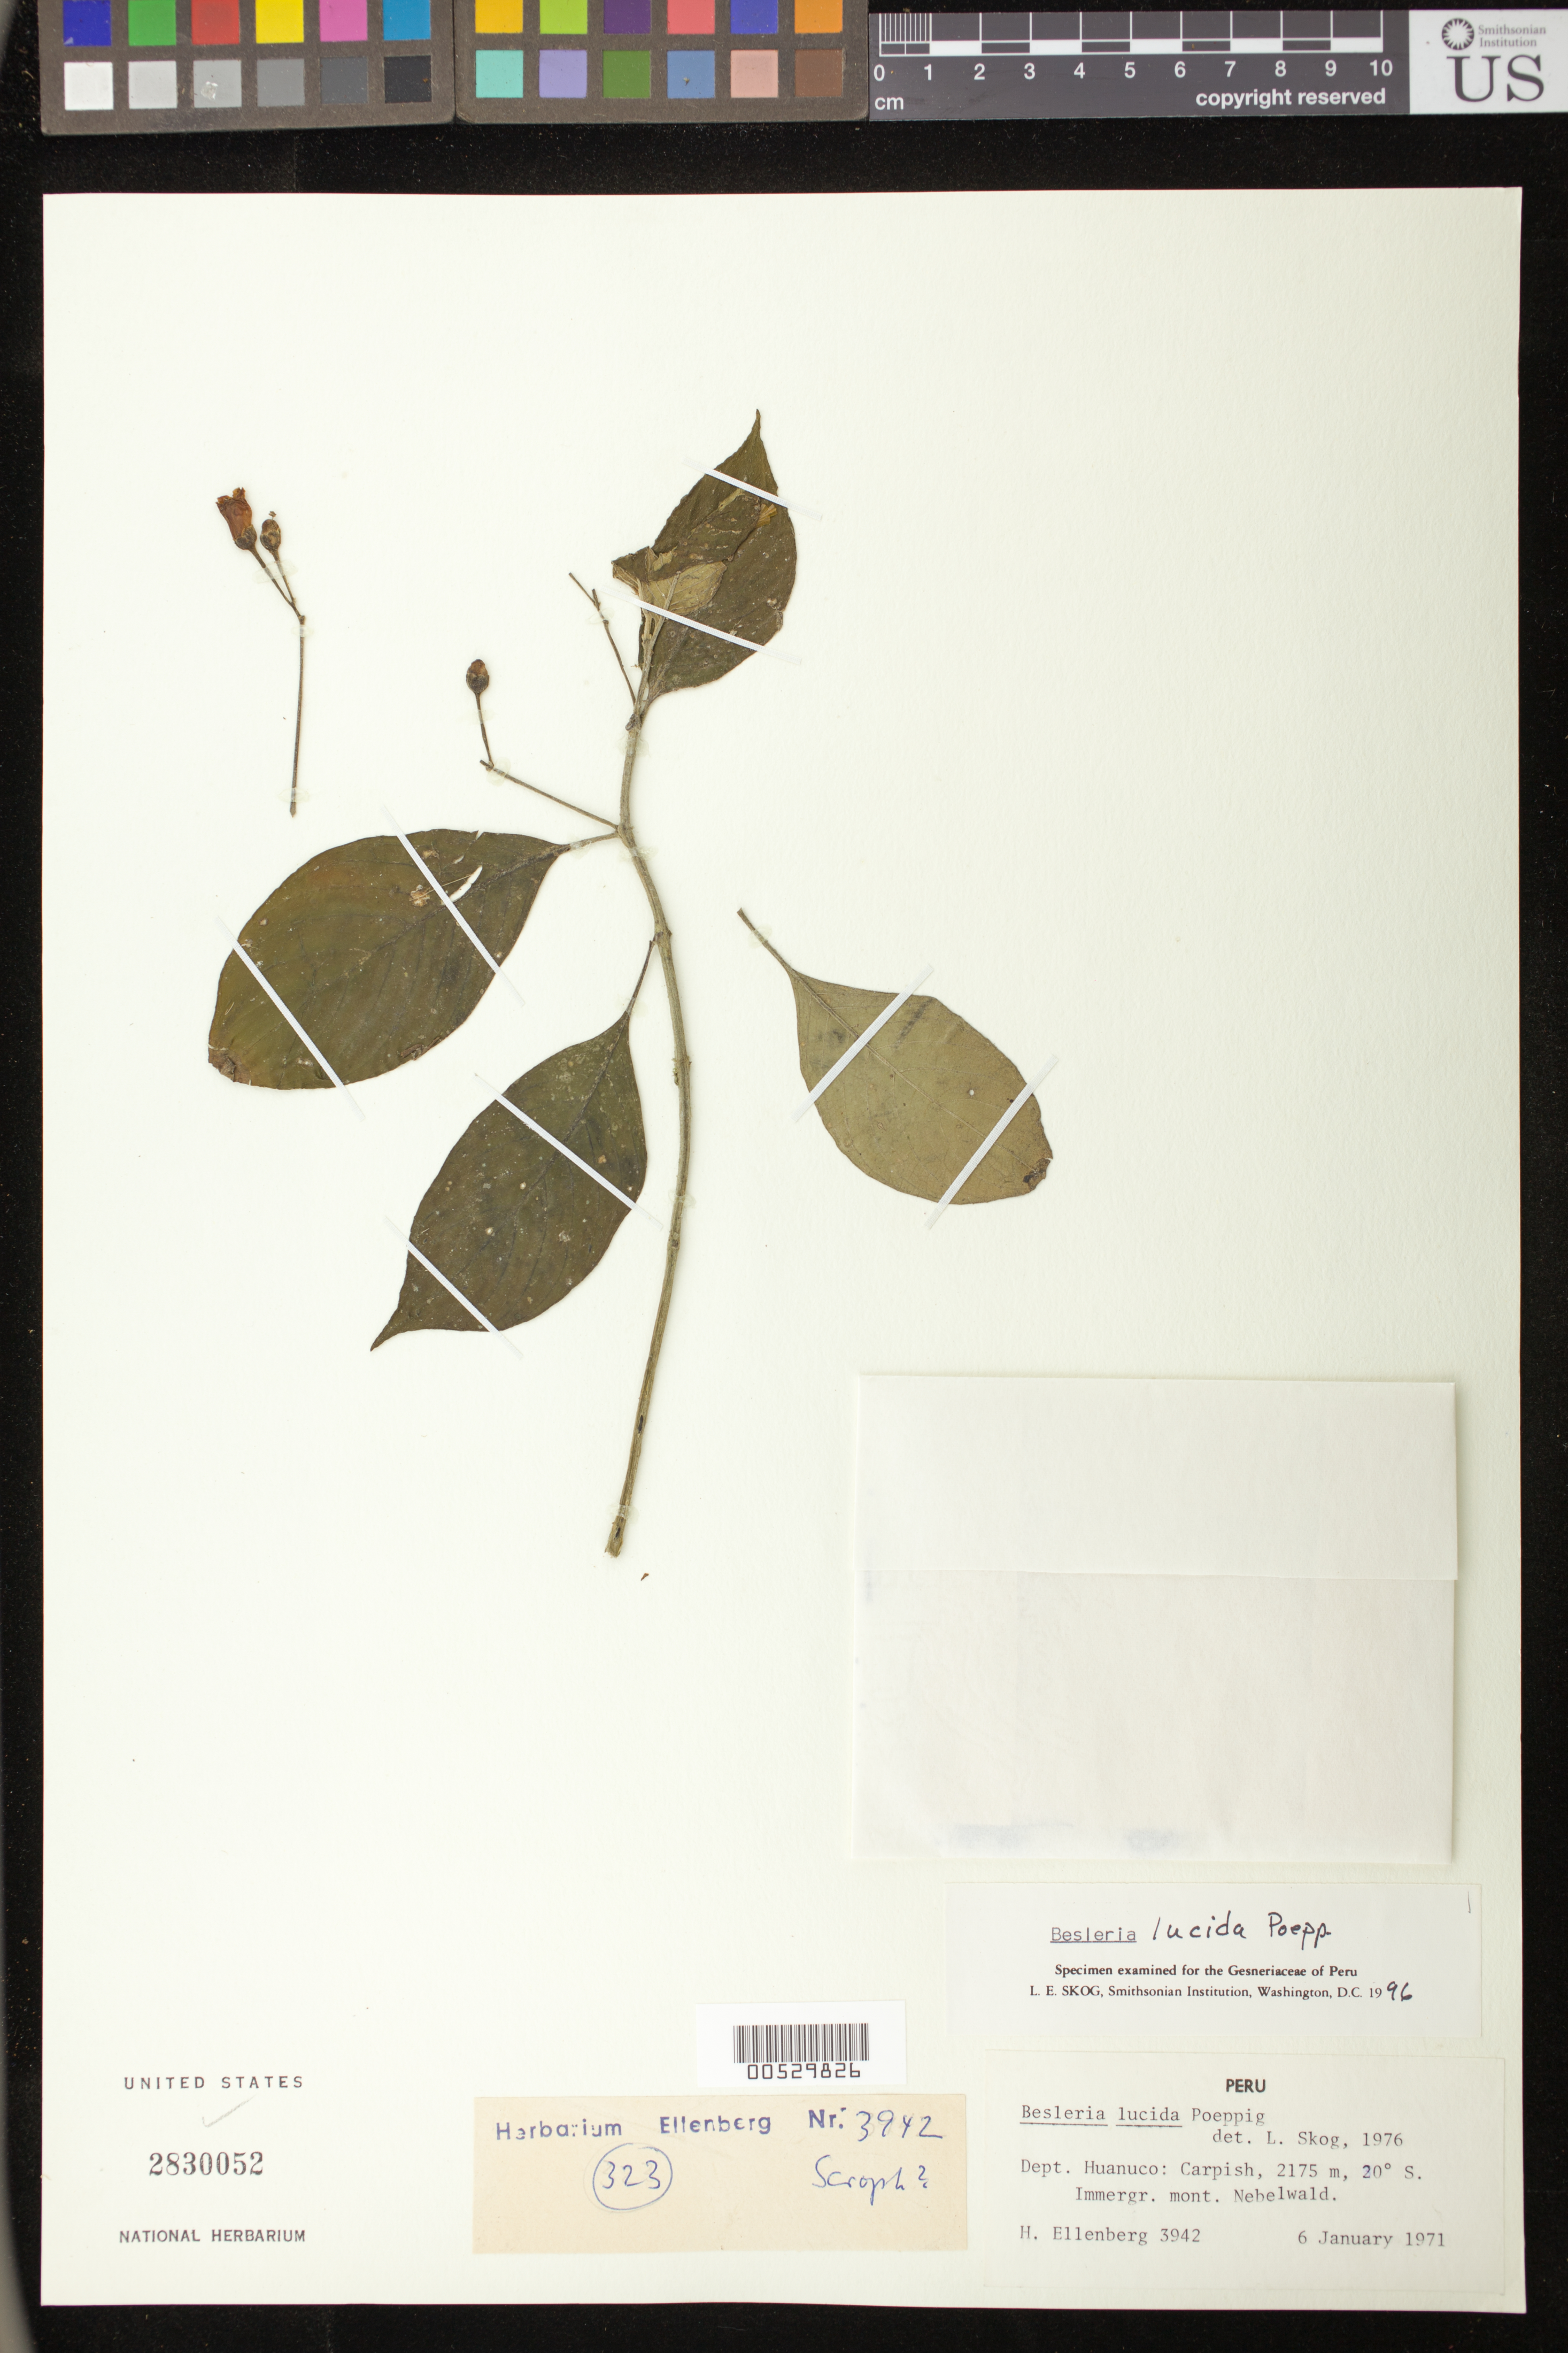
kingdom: Plantae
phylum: Tracheophyta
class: Magnoliopsida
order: Lamiales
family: Gesneriaceae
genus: Besleria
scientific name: Besleria lucida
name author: Poepp.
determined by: Skog, Laurence E.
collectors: H. Ellenberg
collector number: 3942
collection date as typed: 06 Jan 1971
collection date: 1971-01-06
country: Peru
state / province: Huánuco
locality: Carpish, Immergr. mont. Nebelwald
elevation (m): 2175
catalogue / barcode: US 2830052